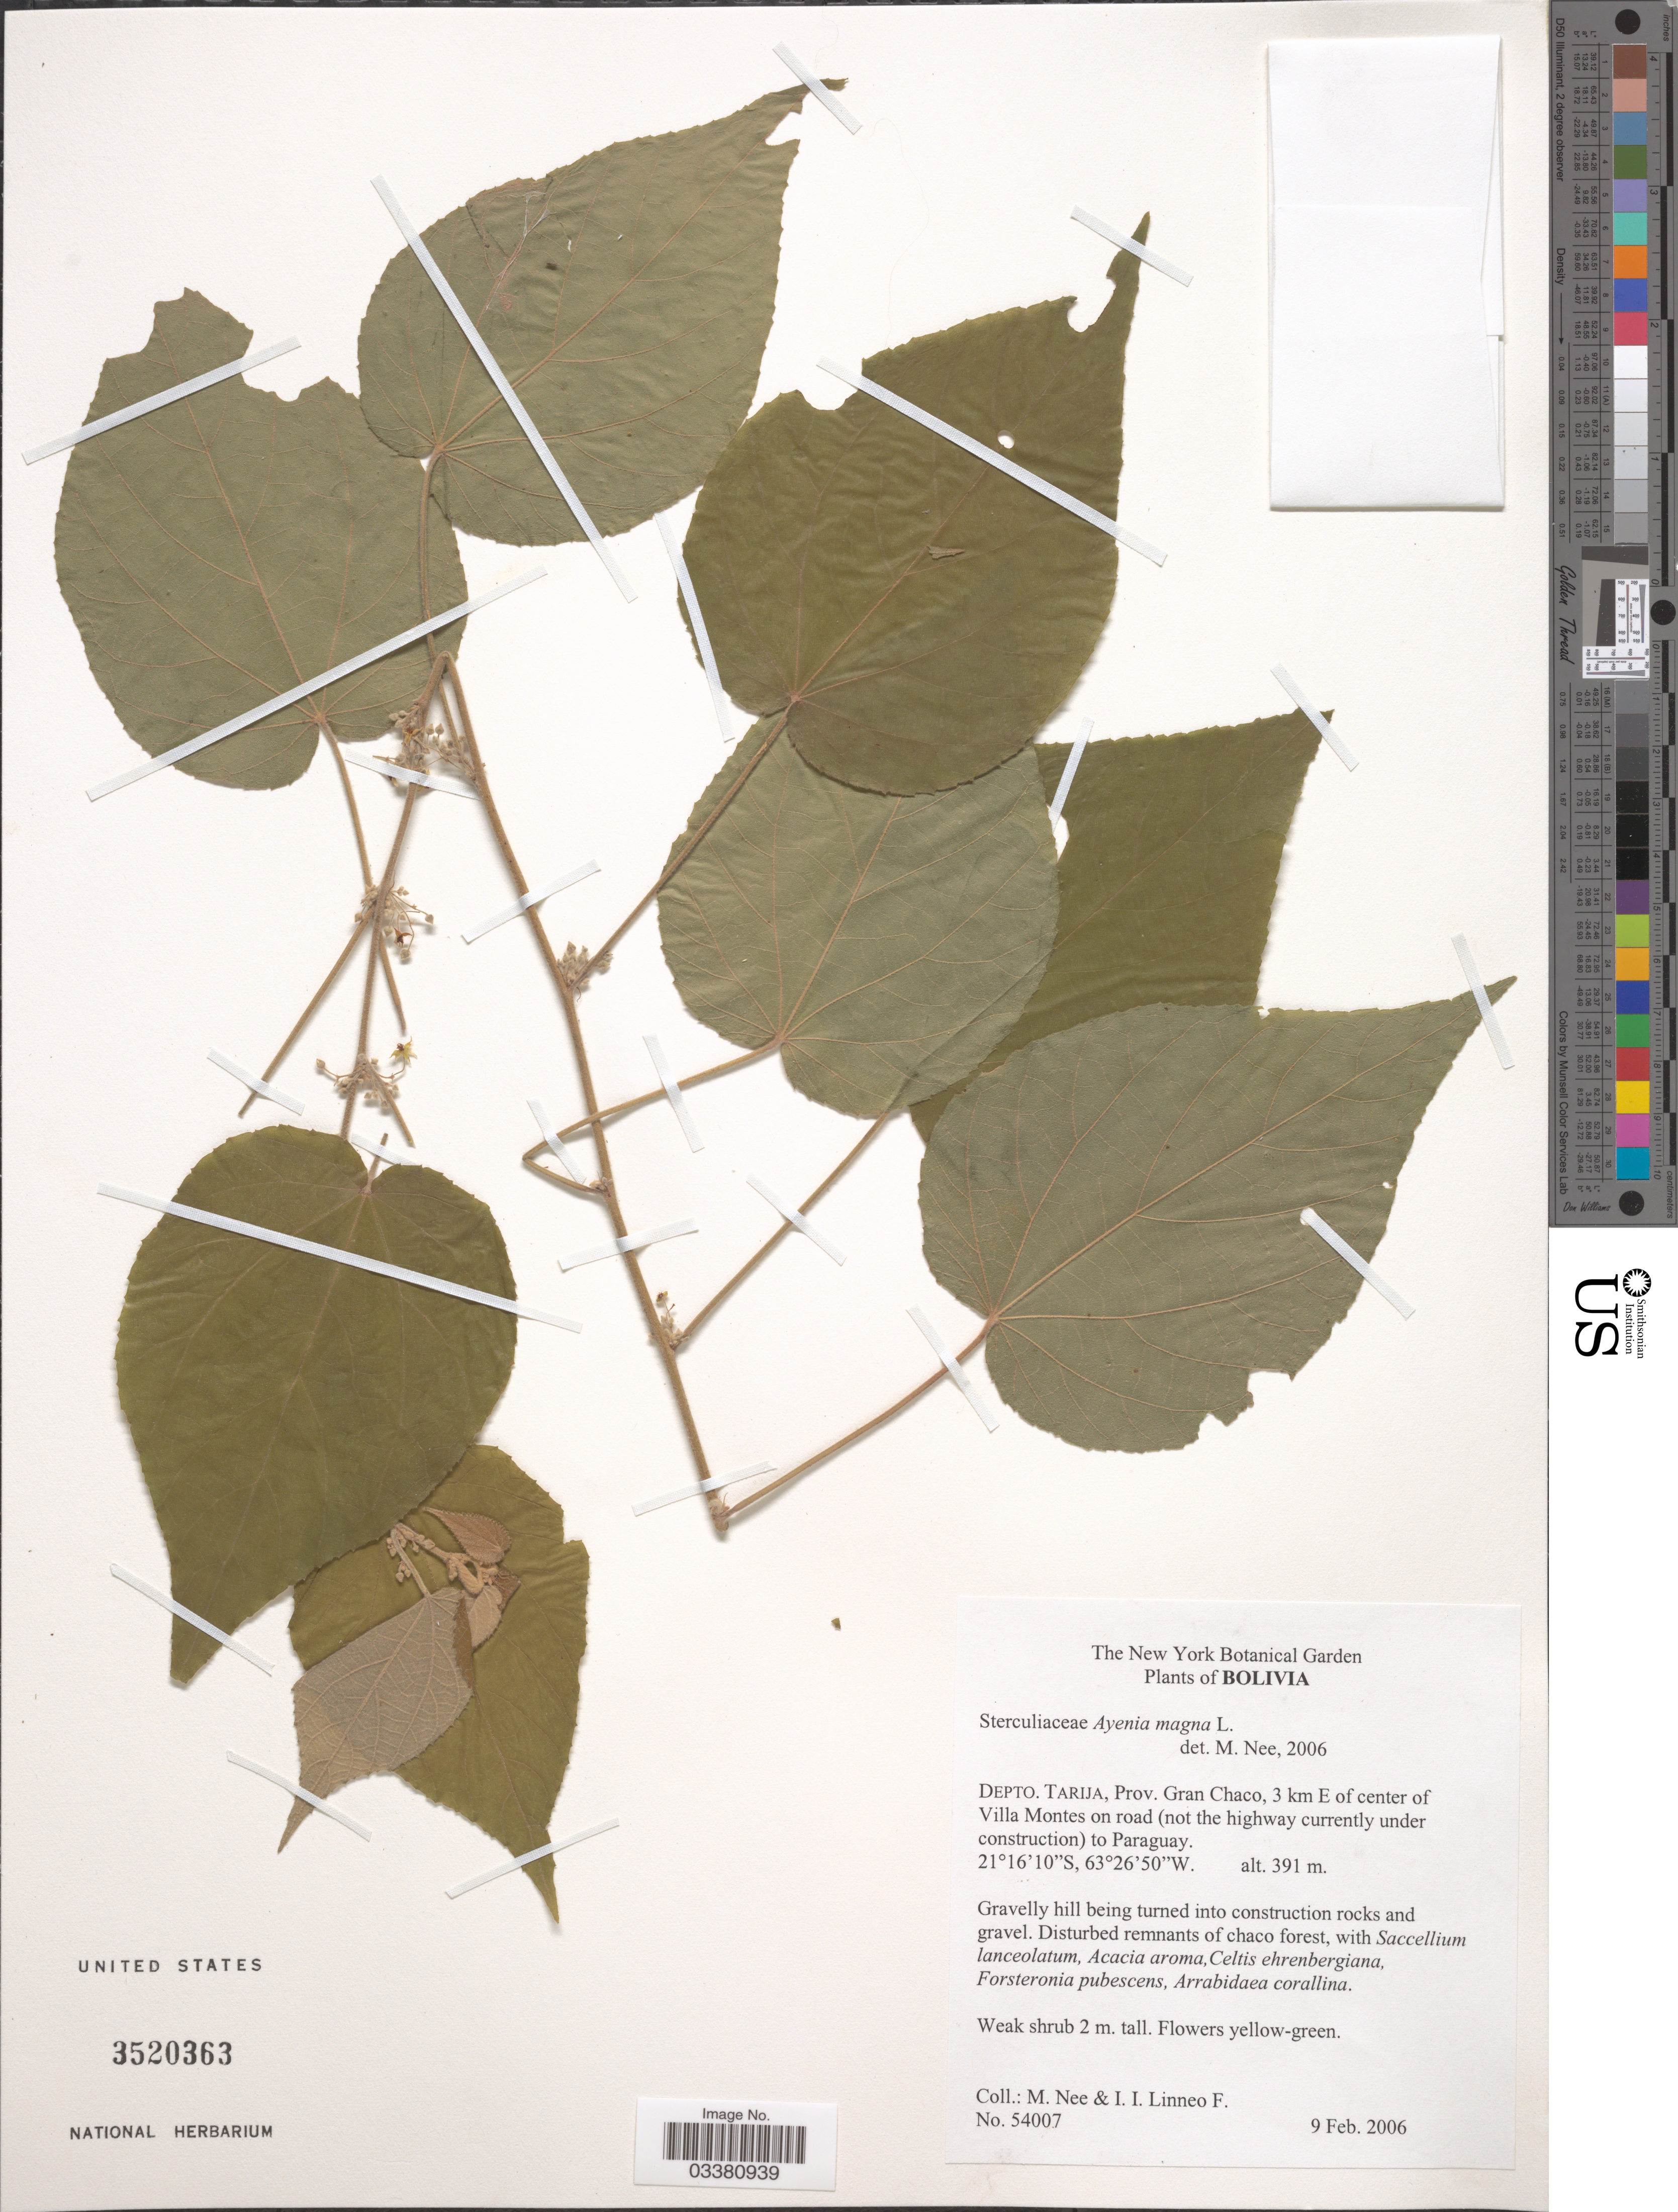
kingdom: Plantae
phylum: Tracheophyta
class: Magnoliopsida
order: Malvales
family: Malvaceae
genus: Ayenia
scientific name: Ayenia magna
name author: L.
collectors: M. Nee & I. Linneo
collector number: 54007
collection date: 2006-02-09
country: Bolivia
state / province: Tarija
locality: Depto. Tarija, Prov. Gran Chaco, 3 km E of center of Villa Montes on road (not the highway currently under construction) to Paraguay.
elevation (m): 391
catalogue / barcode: US 3520363